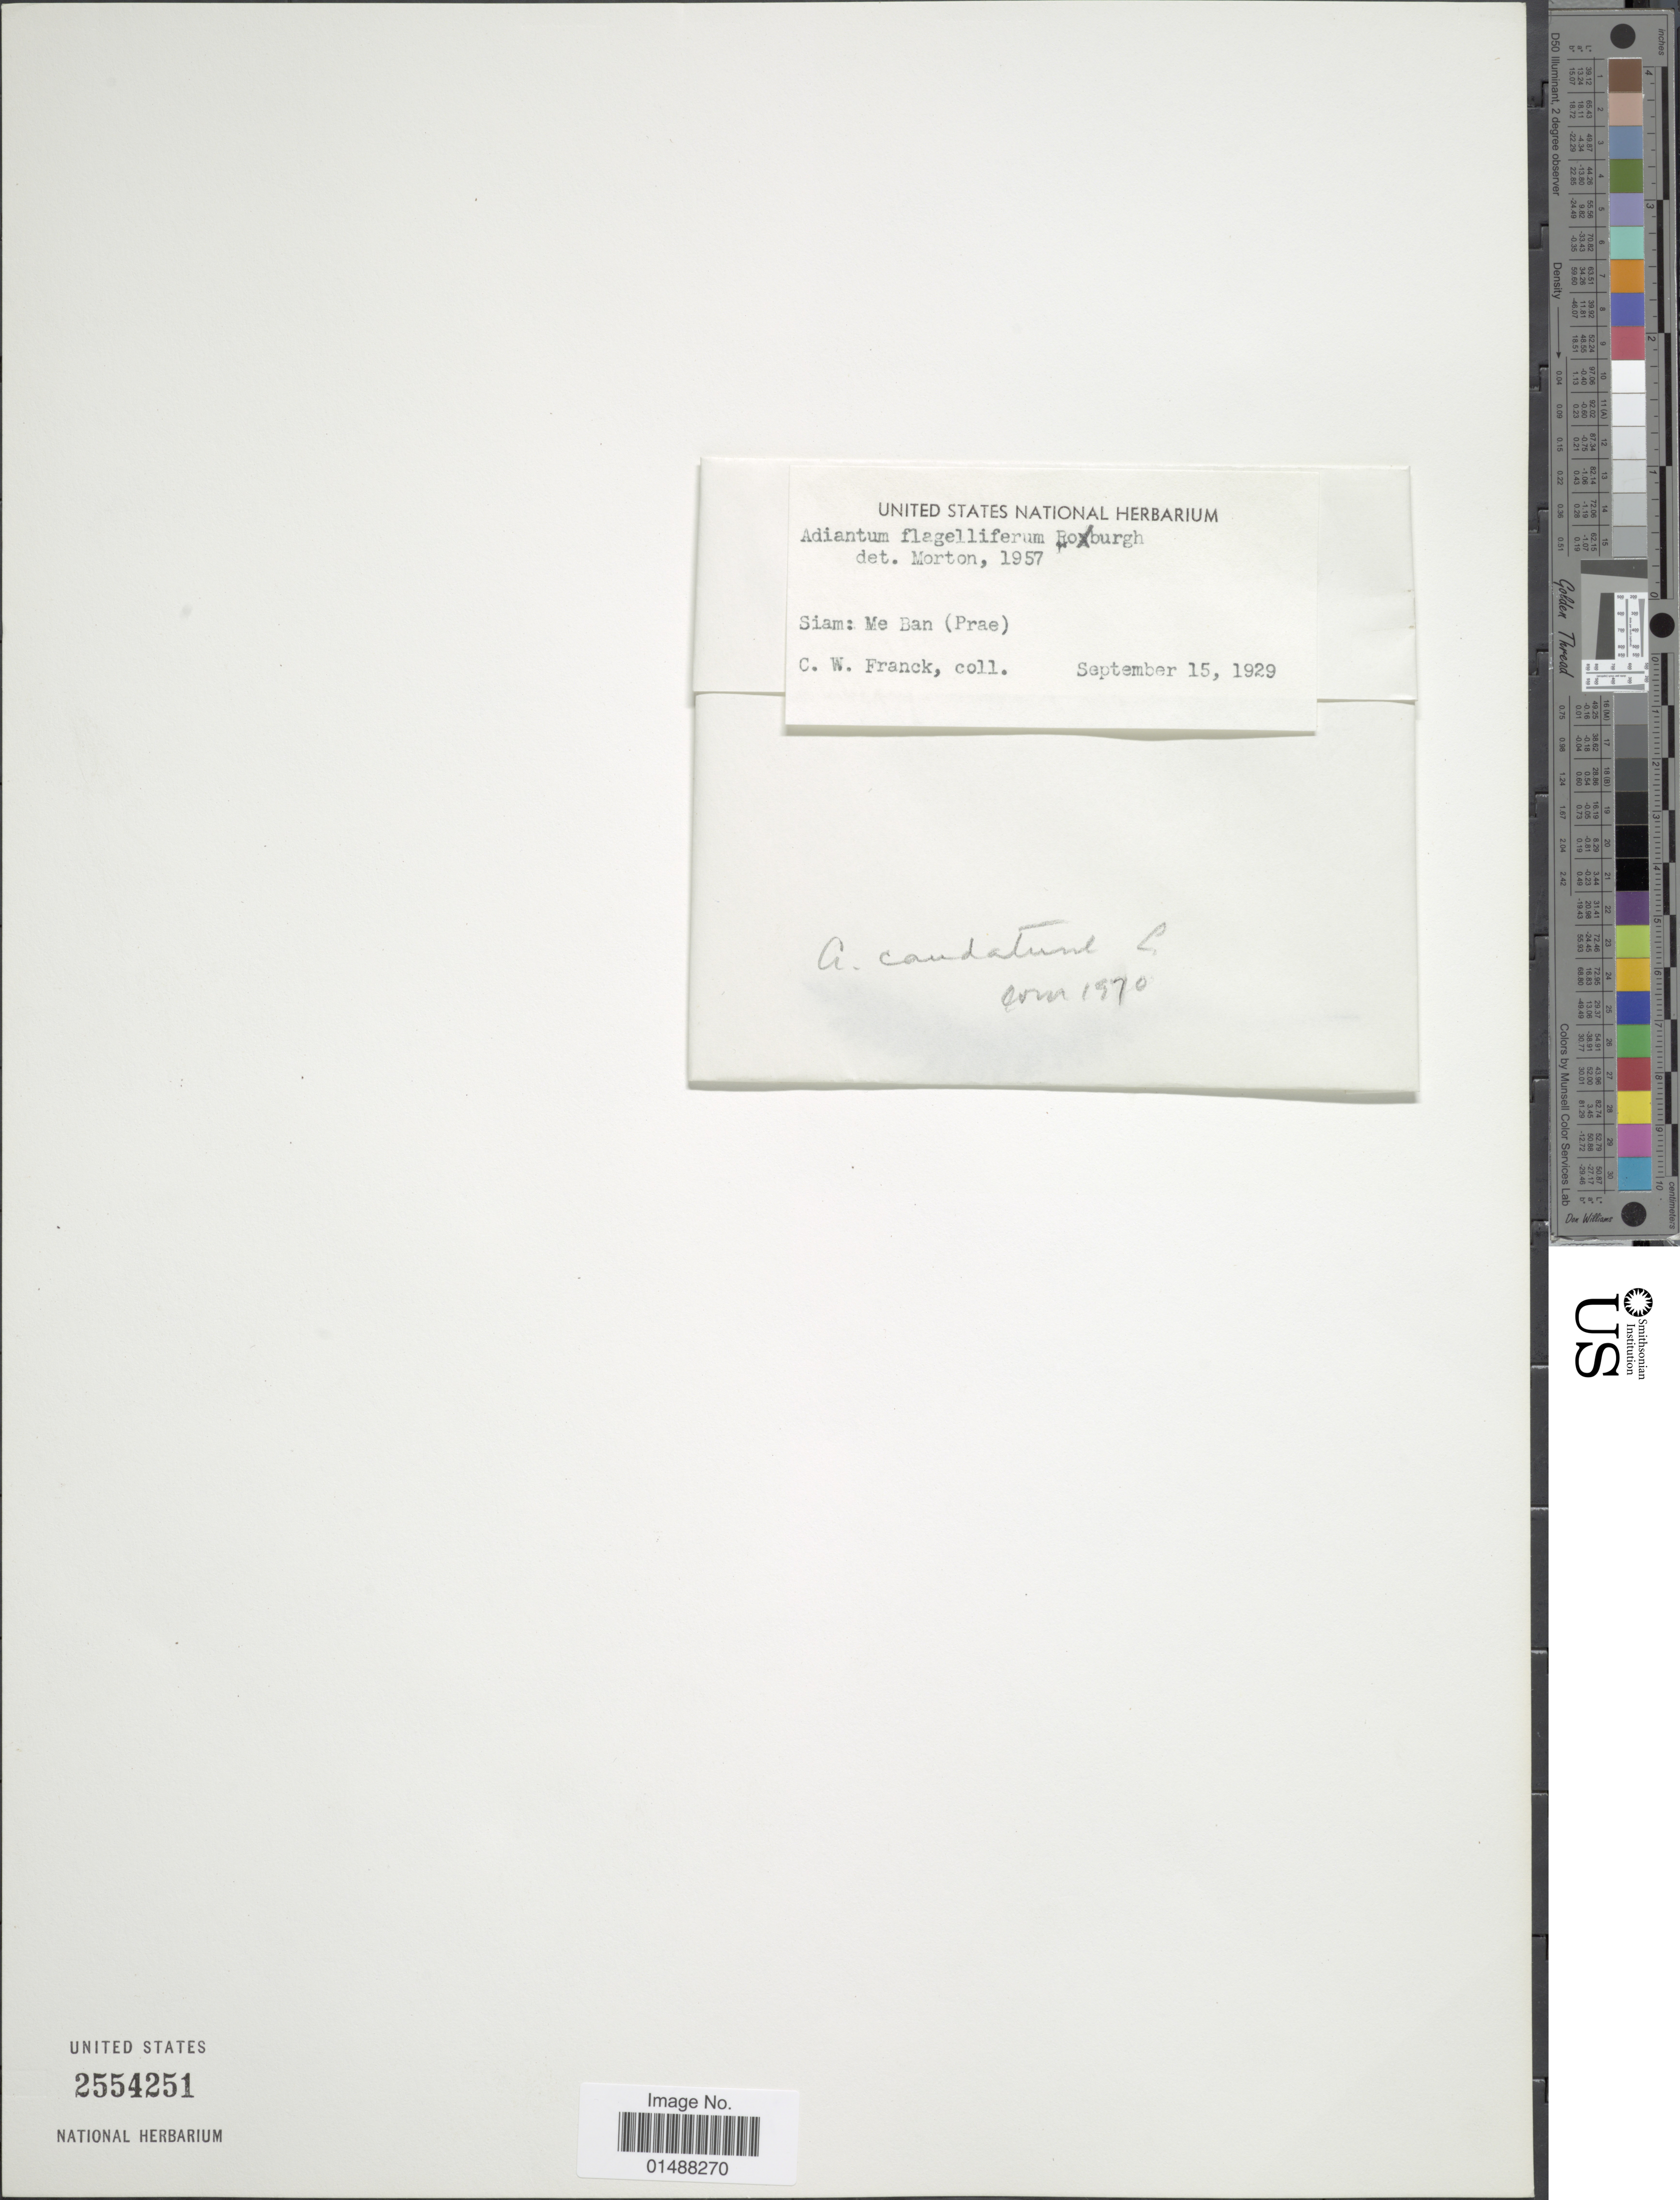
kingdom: Plantae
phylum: Tracheophyta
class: Polypodiopsida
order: Polypodiales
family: Pteridaceae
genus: Adiantum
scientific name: Adiantum caudatum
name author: L.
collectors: C. Franck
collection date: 1929-09-15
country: Thailand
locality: Siam : Me Ban ( Prae)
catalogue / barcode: US 2554251